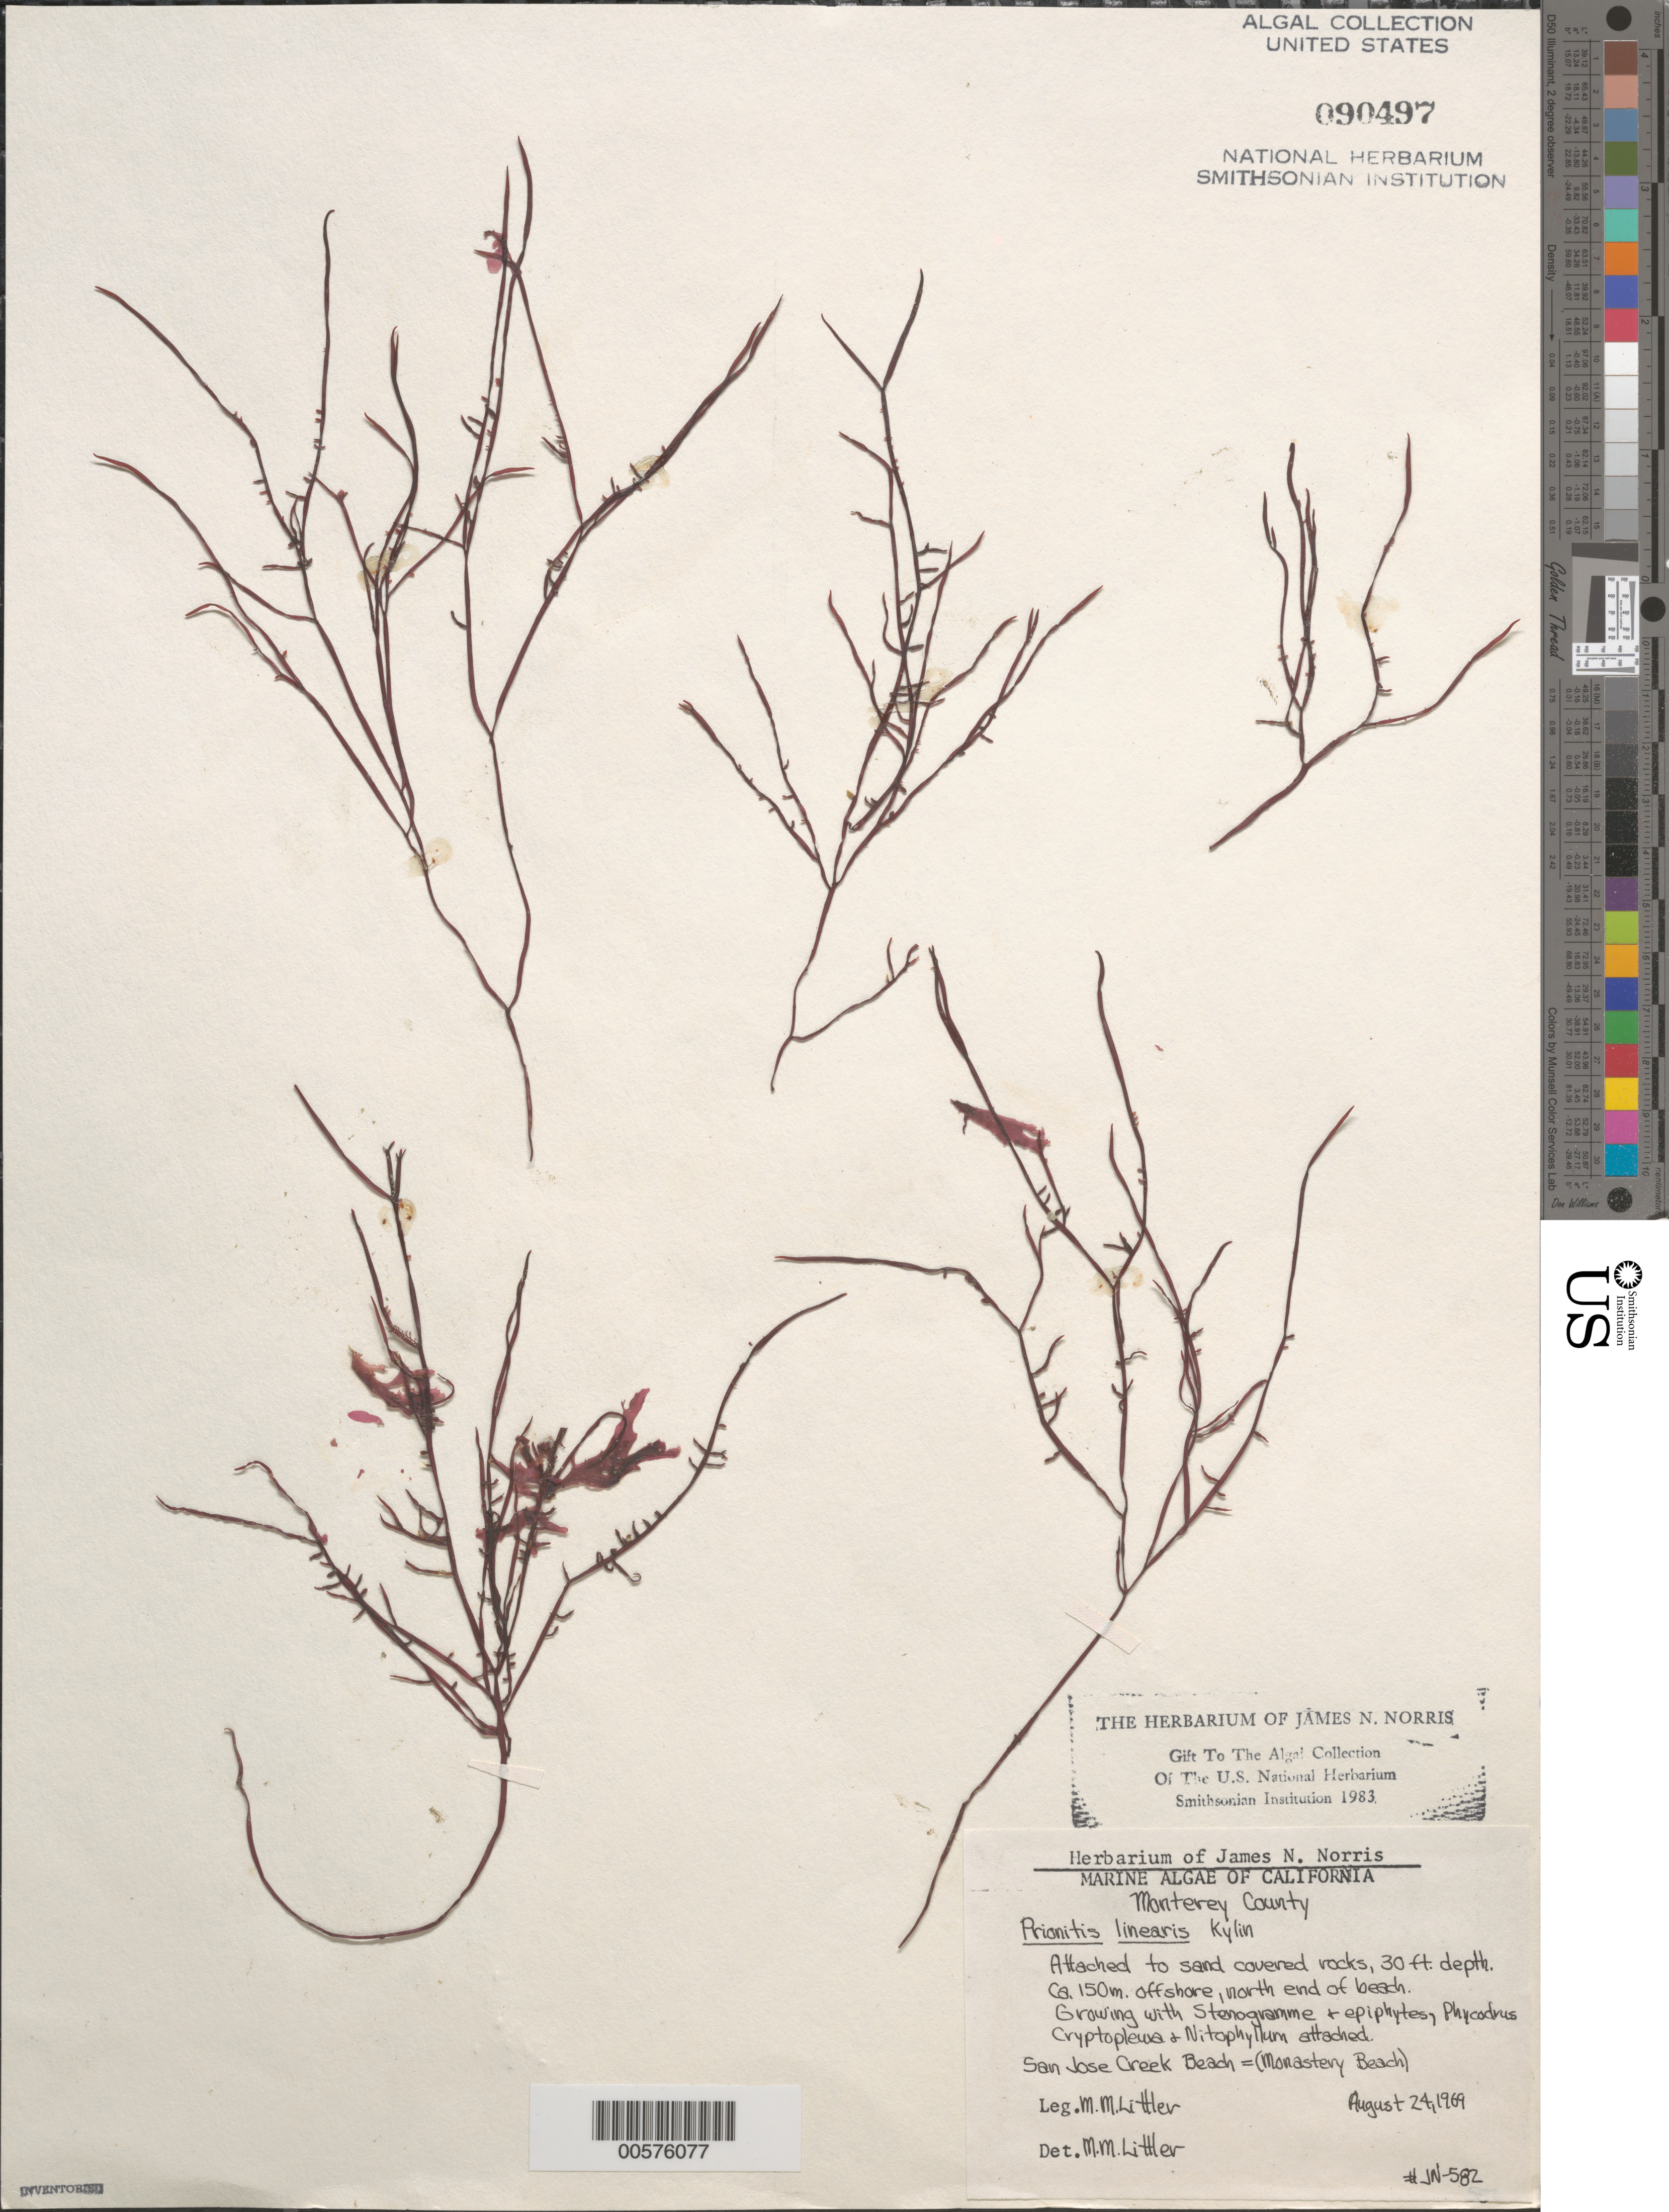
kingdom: Plantae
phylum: Rhodophyta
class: Florideophyceae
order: Cryptonemiales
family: Cryptonemiaceae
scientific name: Prionitis linearis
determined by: Littler, M. M.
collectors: M. M. Littler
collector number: JN-582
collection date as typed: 24 Aug 1969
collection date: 1969-08-24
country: United States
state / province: California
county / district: Monterey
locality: San Jose Creek Beach (Monastery Beach)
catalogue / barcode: US 90497